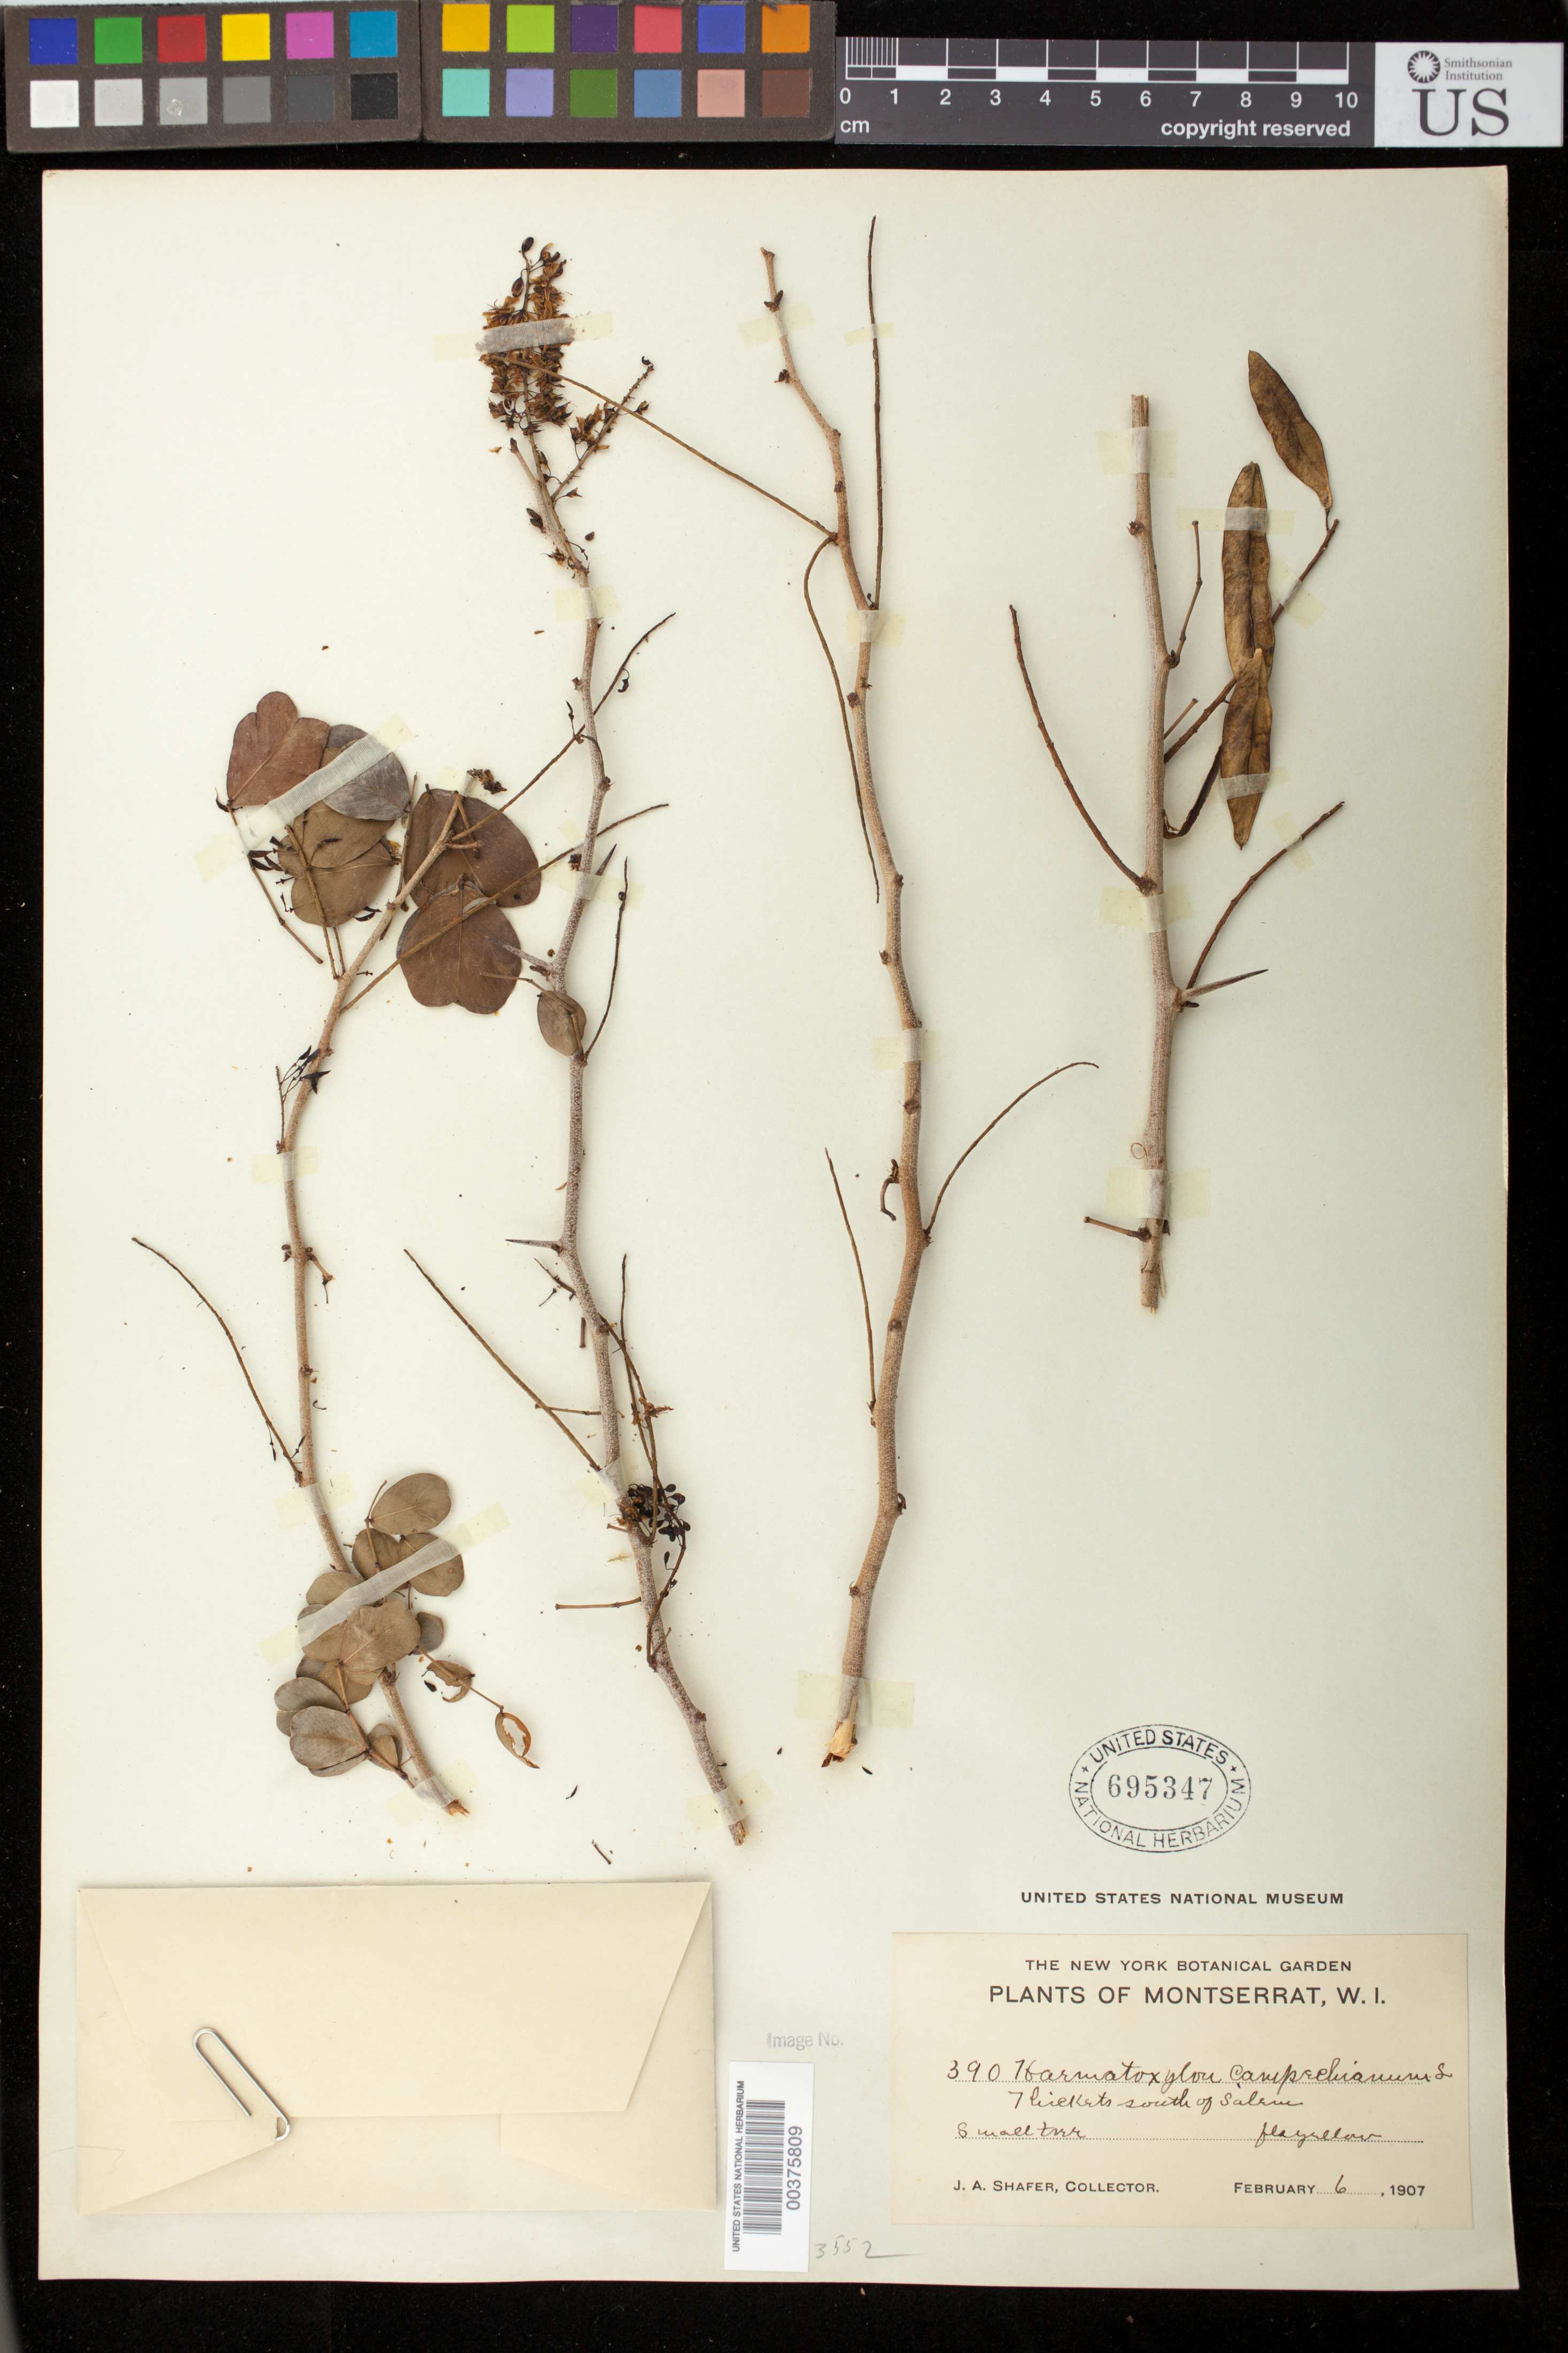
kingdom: Plantae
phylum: Tracheophyta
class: Magnoliopsida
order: Fabales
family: Fabaceae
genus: Haematoxylum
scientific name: Haematoxylum campechianum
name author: L.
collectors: J. A. Shafer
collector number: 390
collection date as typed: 06 Feb 1907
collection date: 1907-02-06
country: Montserrat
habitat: Thickets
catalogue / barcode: US 695347